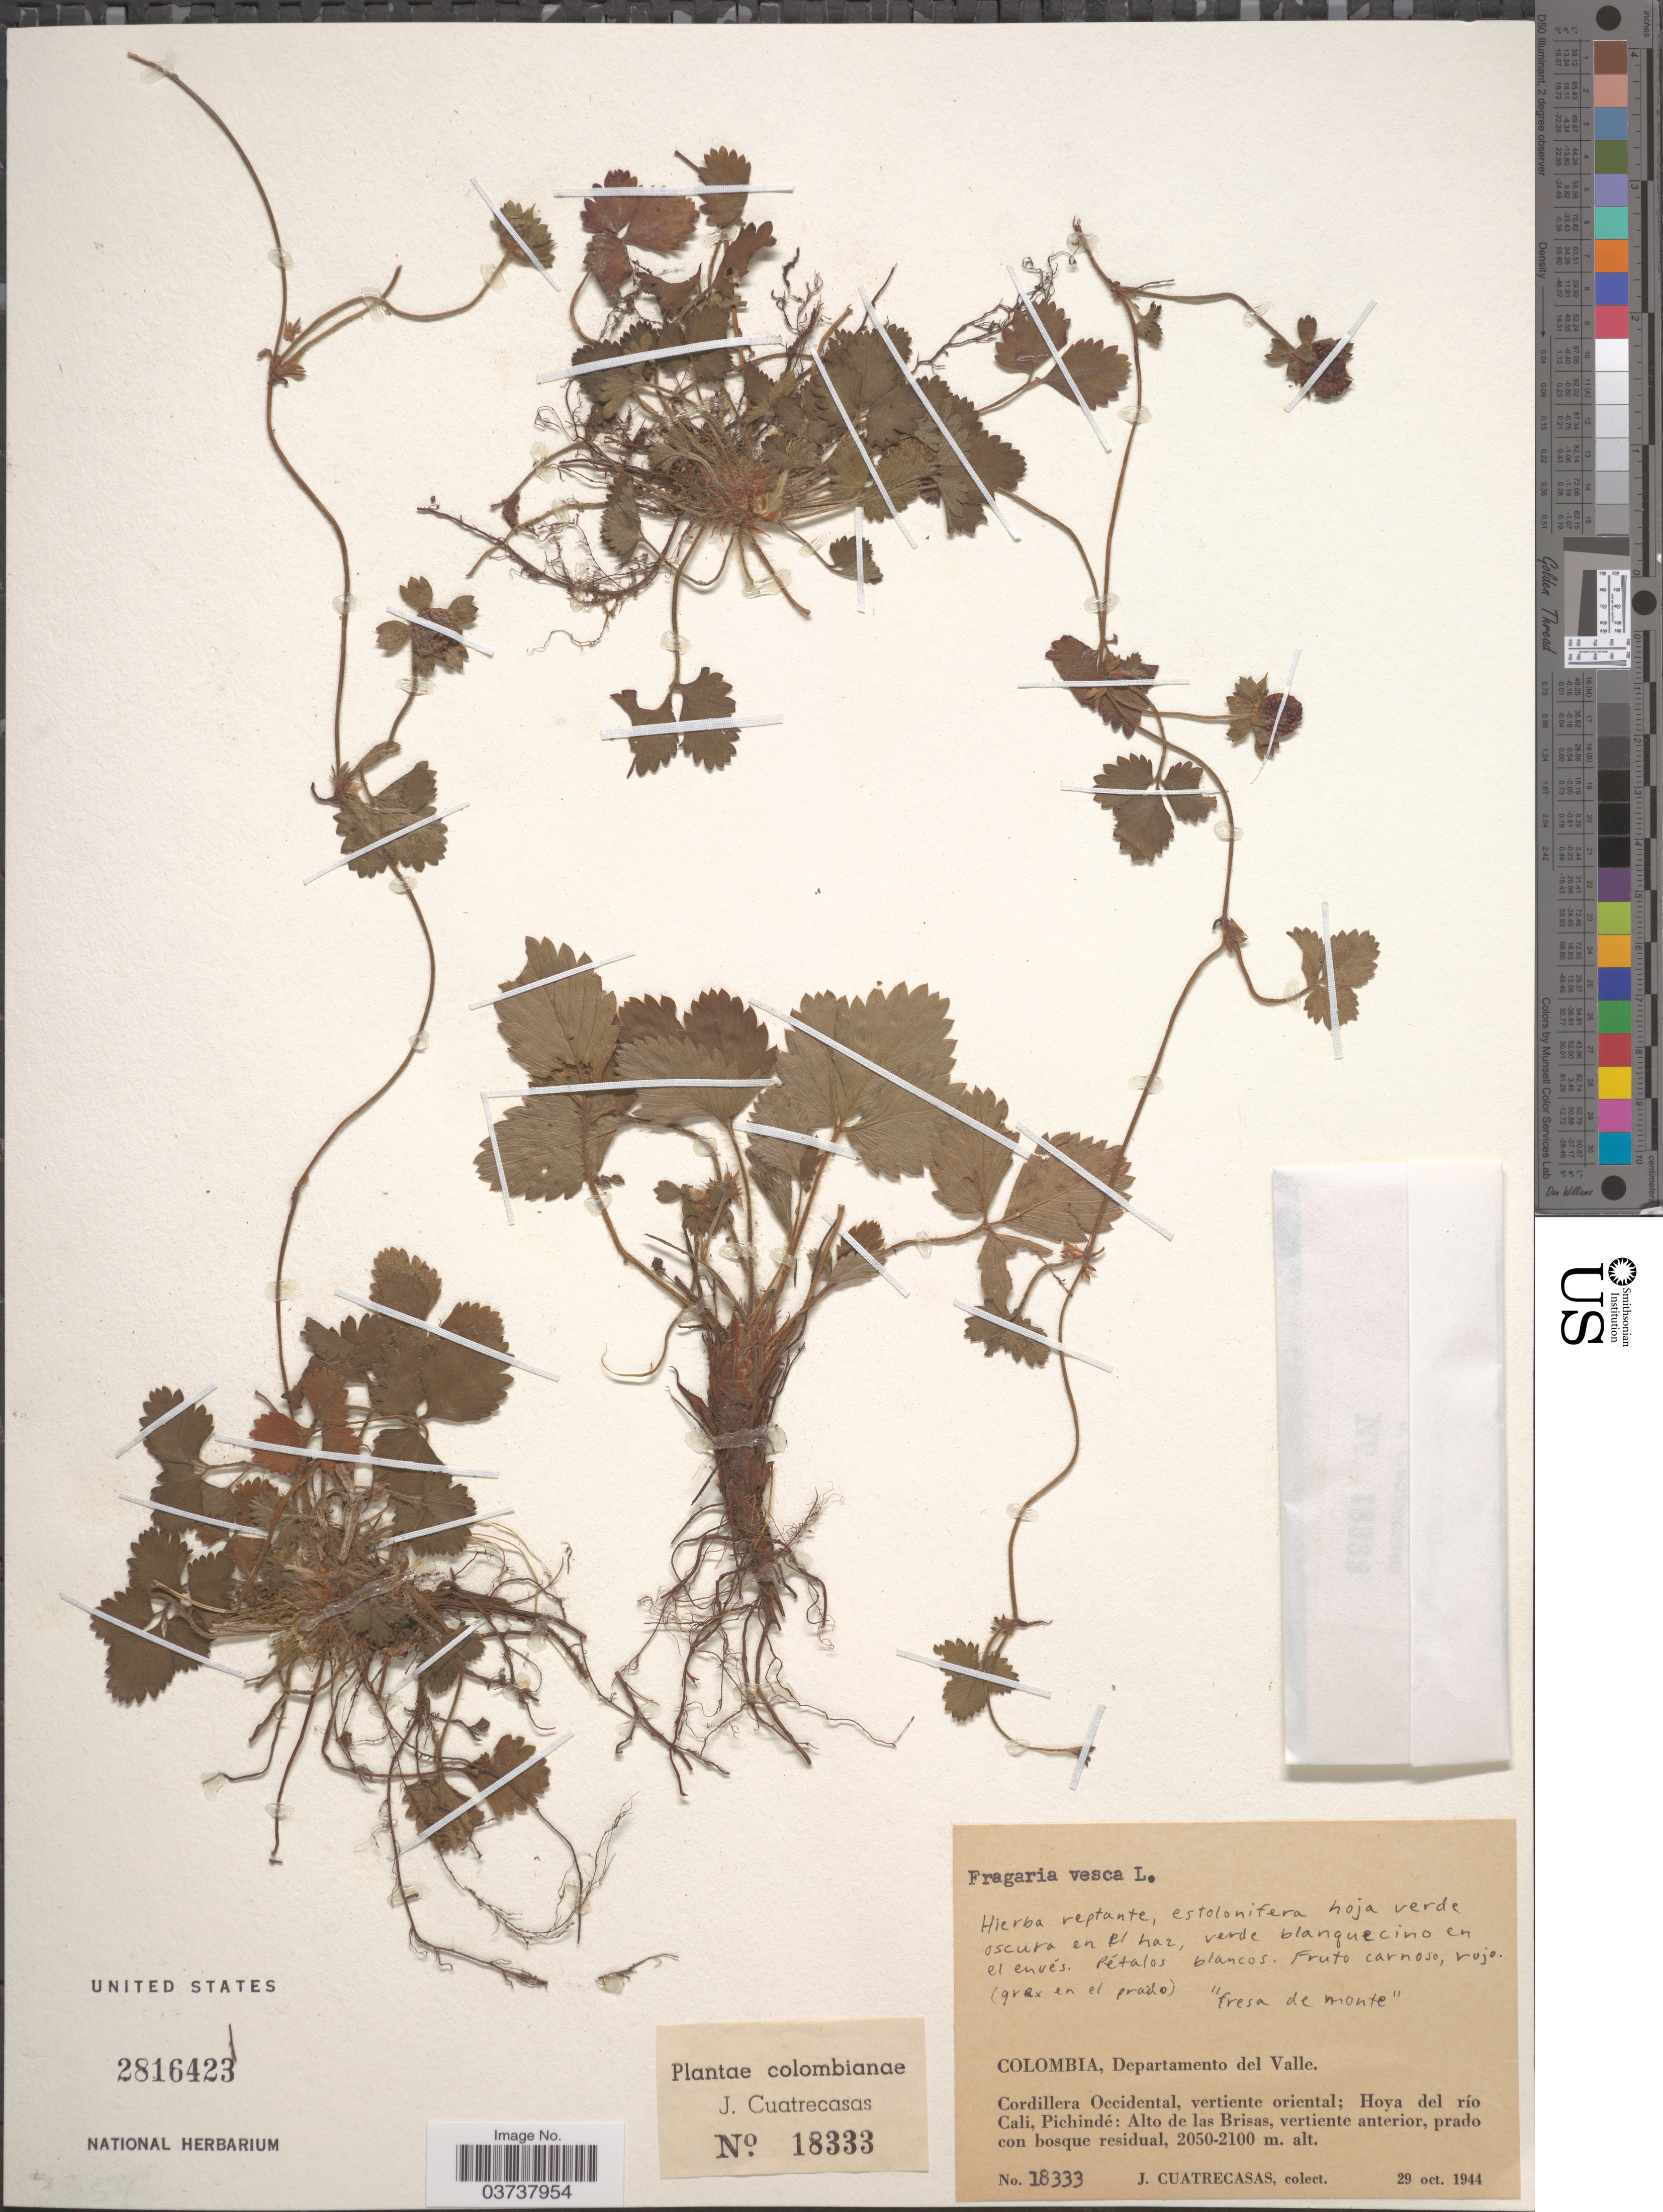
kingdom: Plantae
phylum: Tracheophyta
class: Magnoliopsida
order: Rosales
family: Rosaceae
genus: Fragaria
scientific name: Fragaria vesca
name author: L.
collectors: J. Cuatrecasas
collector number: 18333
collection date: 1944-10-29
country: Colombia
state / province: Valle del Cauca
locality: Departamento del Valle. Cordillera Occidental, vertiente oriental; Hoya del río Cali, Pichindé: Alto de las Brisas, vertiente anterior, prado con bosque residual.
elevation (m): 2050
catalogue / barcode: US 2816423